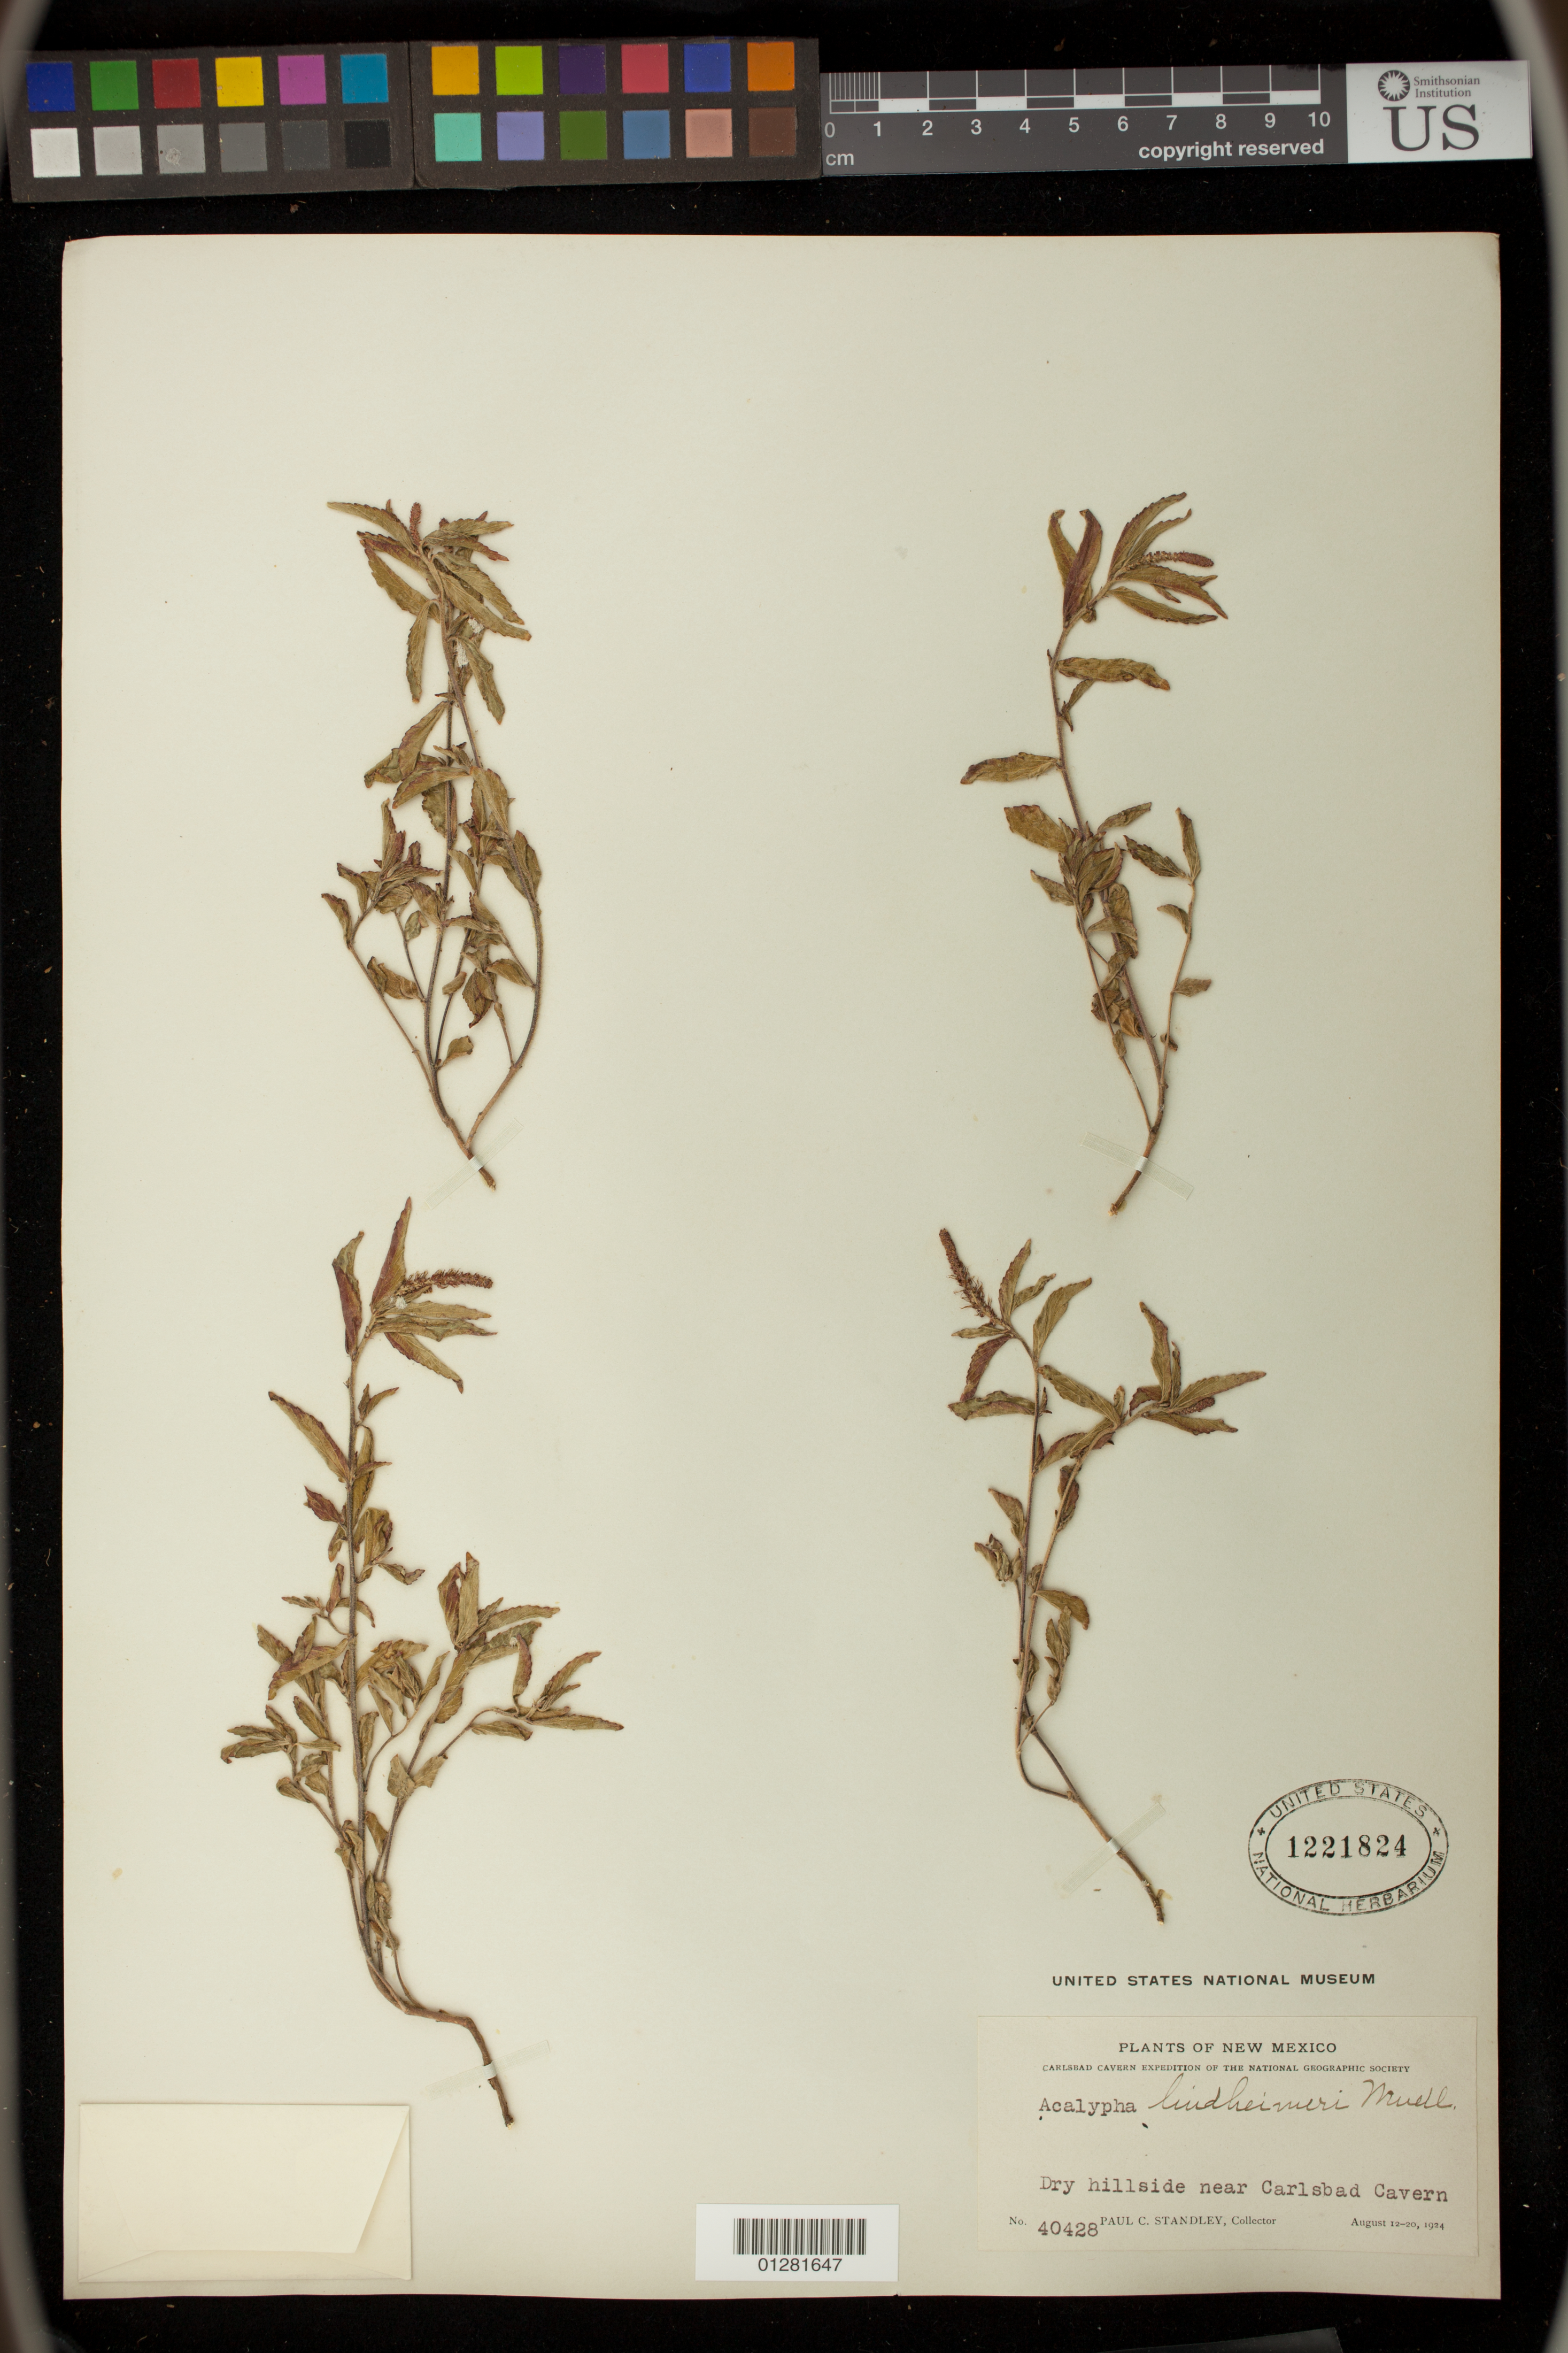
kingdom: Plantae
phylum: Tracheophyta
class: Magnoliopsida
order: Malpighiales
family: Euphorbiaceae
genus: Acalypha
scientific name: Acalypha lindheimeri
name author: Müll. Arg.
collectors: P. C. Standley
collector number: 40428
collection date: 1924-08-12/1924-08-20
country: United States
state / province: New Mexico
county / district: Eddy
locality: hillside near Carlsbad Cavern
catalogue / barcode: US 1221824